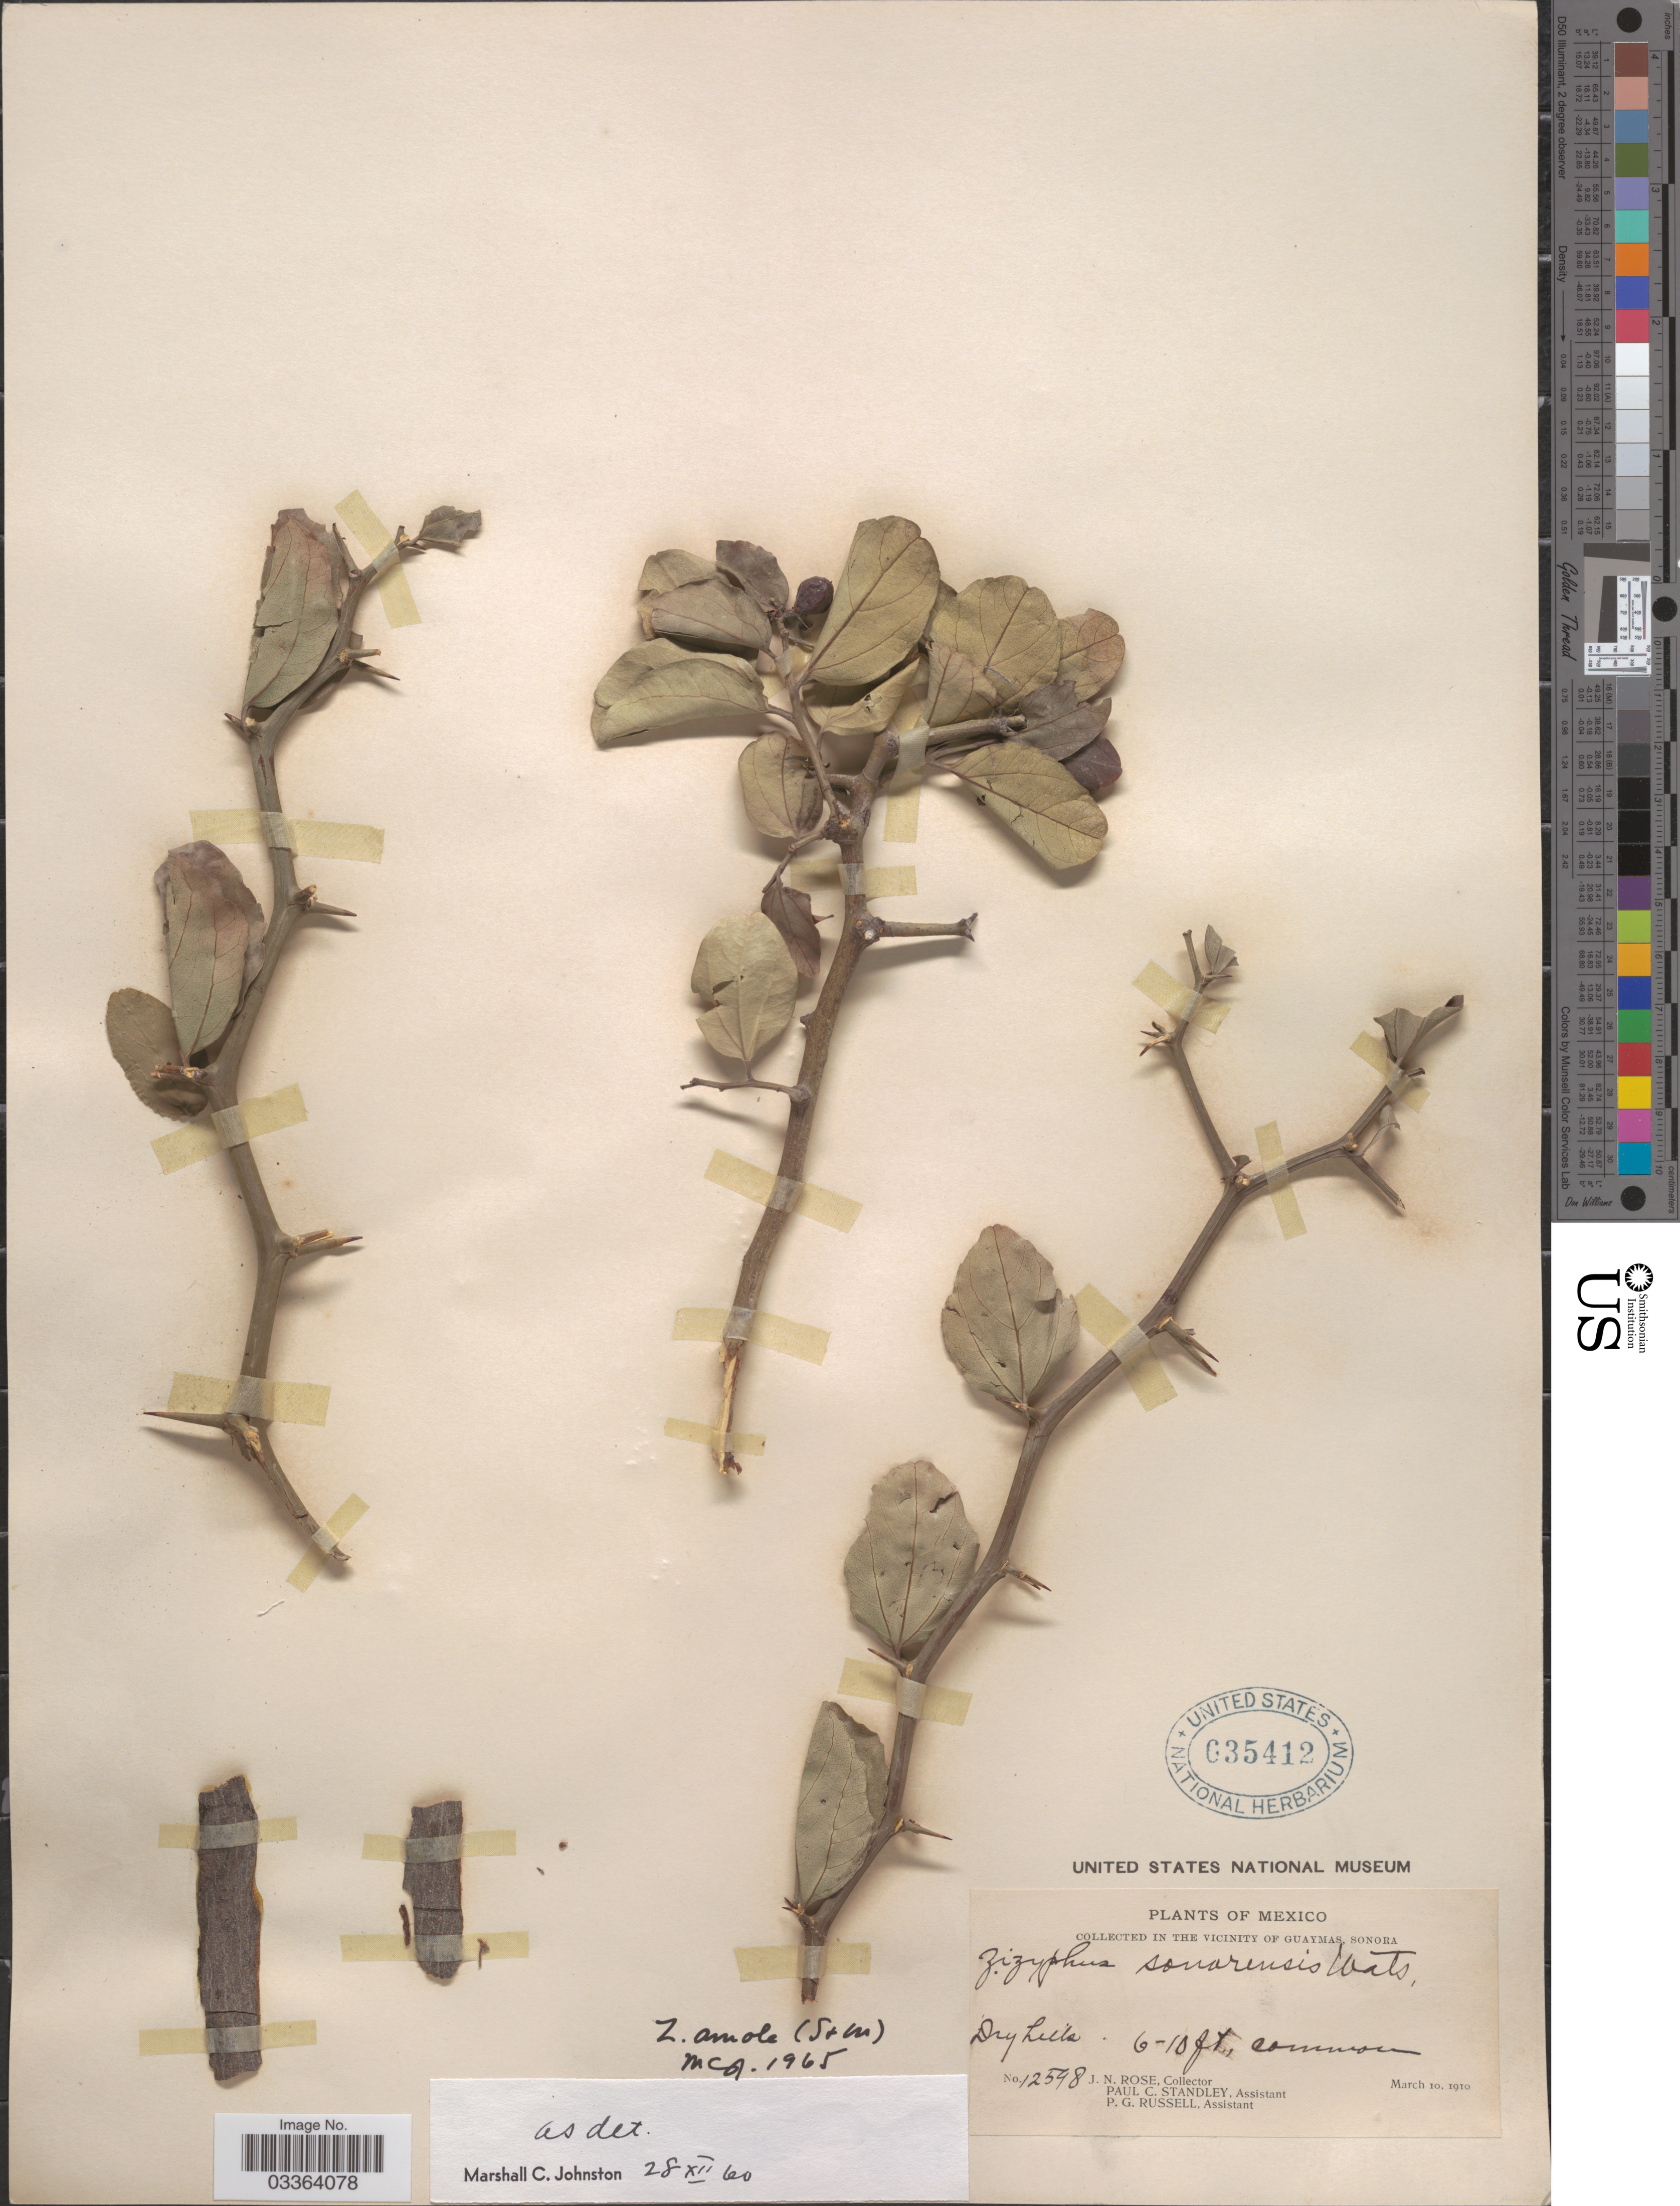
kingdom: Plantae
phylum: Tracheophyta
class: Magnoliopsida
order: Rosales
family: Rhamnaceae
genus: Sarcomphalus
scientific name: Sarcomphalus amole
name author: (Sessé & Moc.) Hauenschild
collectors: J. N. Rose, P. C. Standley & P. G. Russell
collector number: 12598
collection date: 1910-03-10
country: Mexico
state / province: Sonora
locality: In the vicinity of Guaymas.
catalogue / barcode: US 635412